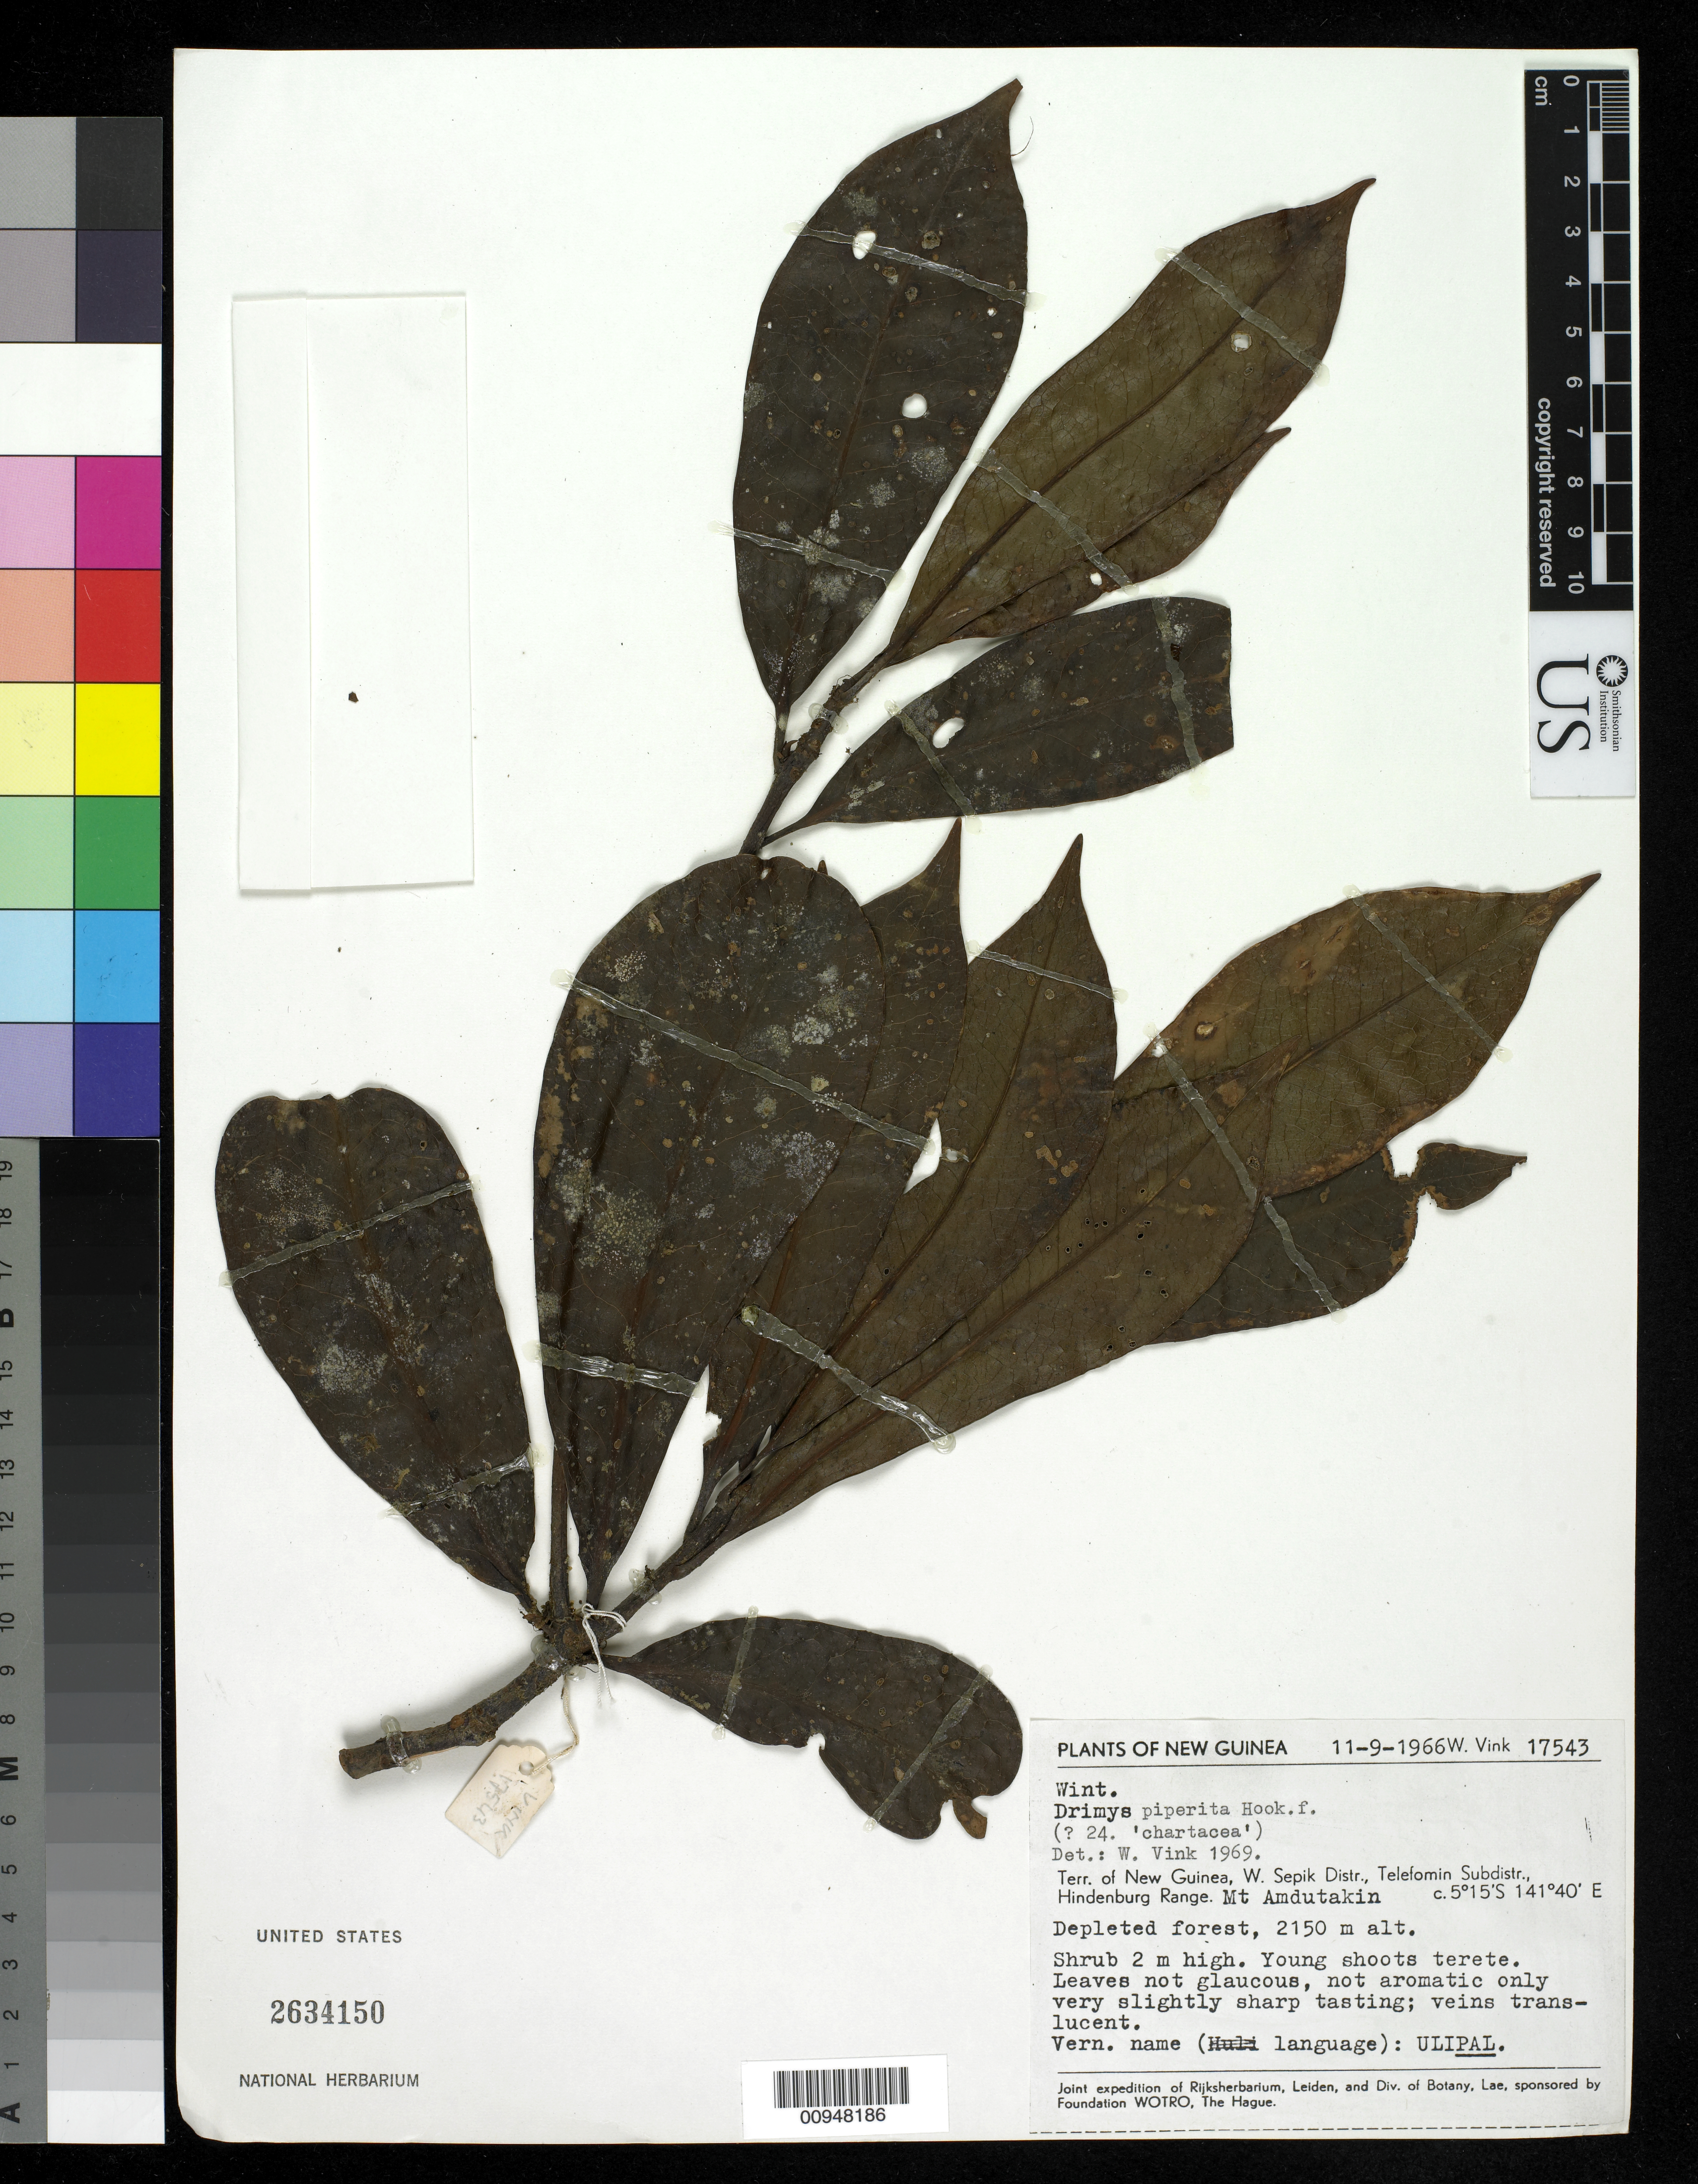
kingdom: Plantae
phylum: Tracheophyta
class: Magnoliopsida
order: Canellales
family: Winteraceae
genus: Tasmannia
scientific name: Tasmannia piperita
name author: (Hook. f.) Miers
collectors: W. Vink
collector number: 17543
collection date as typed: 11 Sep 1966 or 09 Nov 1966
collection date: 1966-09-11 or 1966-11-09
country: Papua New Guinea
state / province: Sandaun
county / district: Telefomin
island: New Guinea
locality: Hindenburg Range, Mt. Amdutakin.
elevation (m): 2150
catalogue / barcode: US 2634150